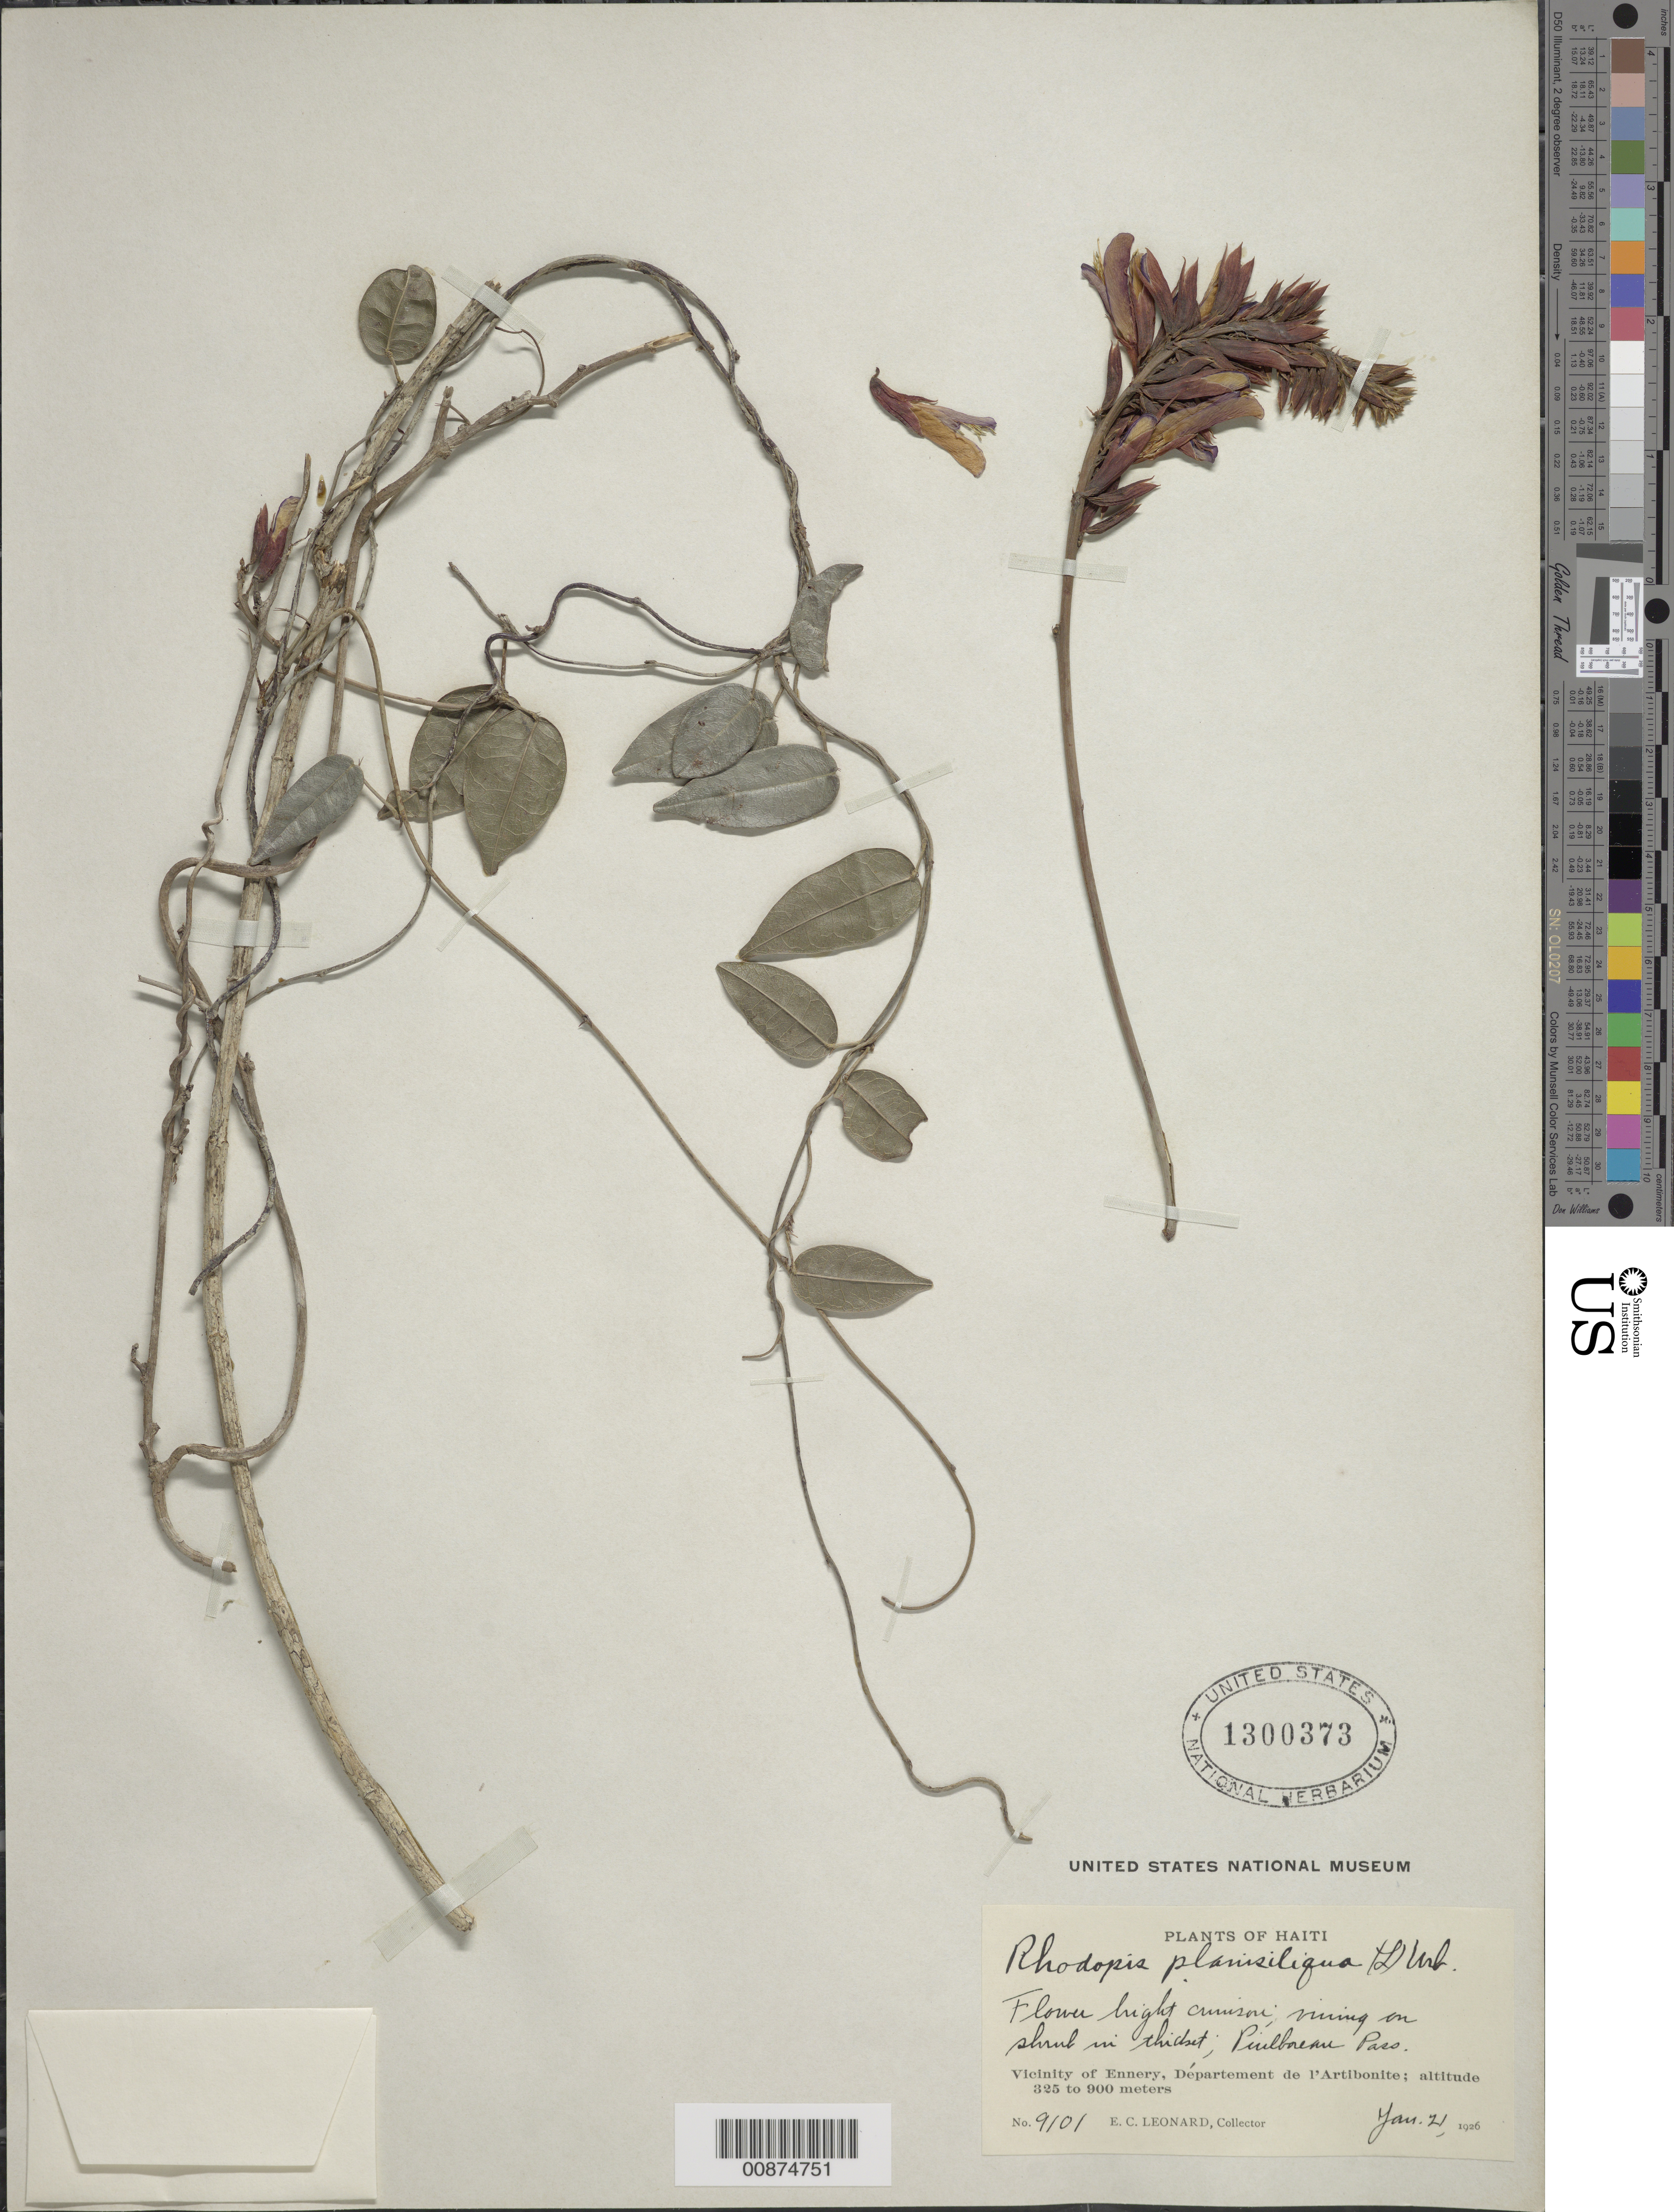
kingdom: Plantae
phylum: Tracheophyta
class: Magnoliopsida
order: Fabales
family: Fabaceae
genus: Rhodopis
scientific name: Rhodopis planisiliqua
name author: (L.) Urb.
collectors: E. C. Leonard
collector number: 9101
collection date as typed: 21 Jan 1926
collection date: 1926-01-21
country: Haiti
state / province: Artibonite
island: Hispaniola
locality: Vicinity of Ennery. Puilboreau Pass.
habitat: Vining on shrub in thicket.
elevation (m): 325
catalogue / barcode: US 1300373